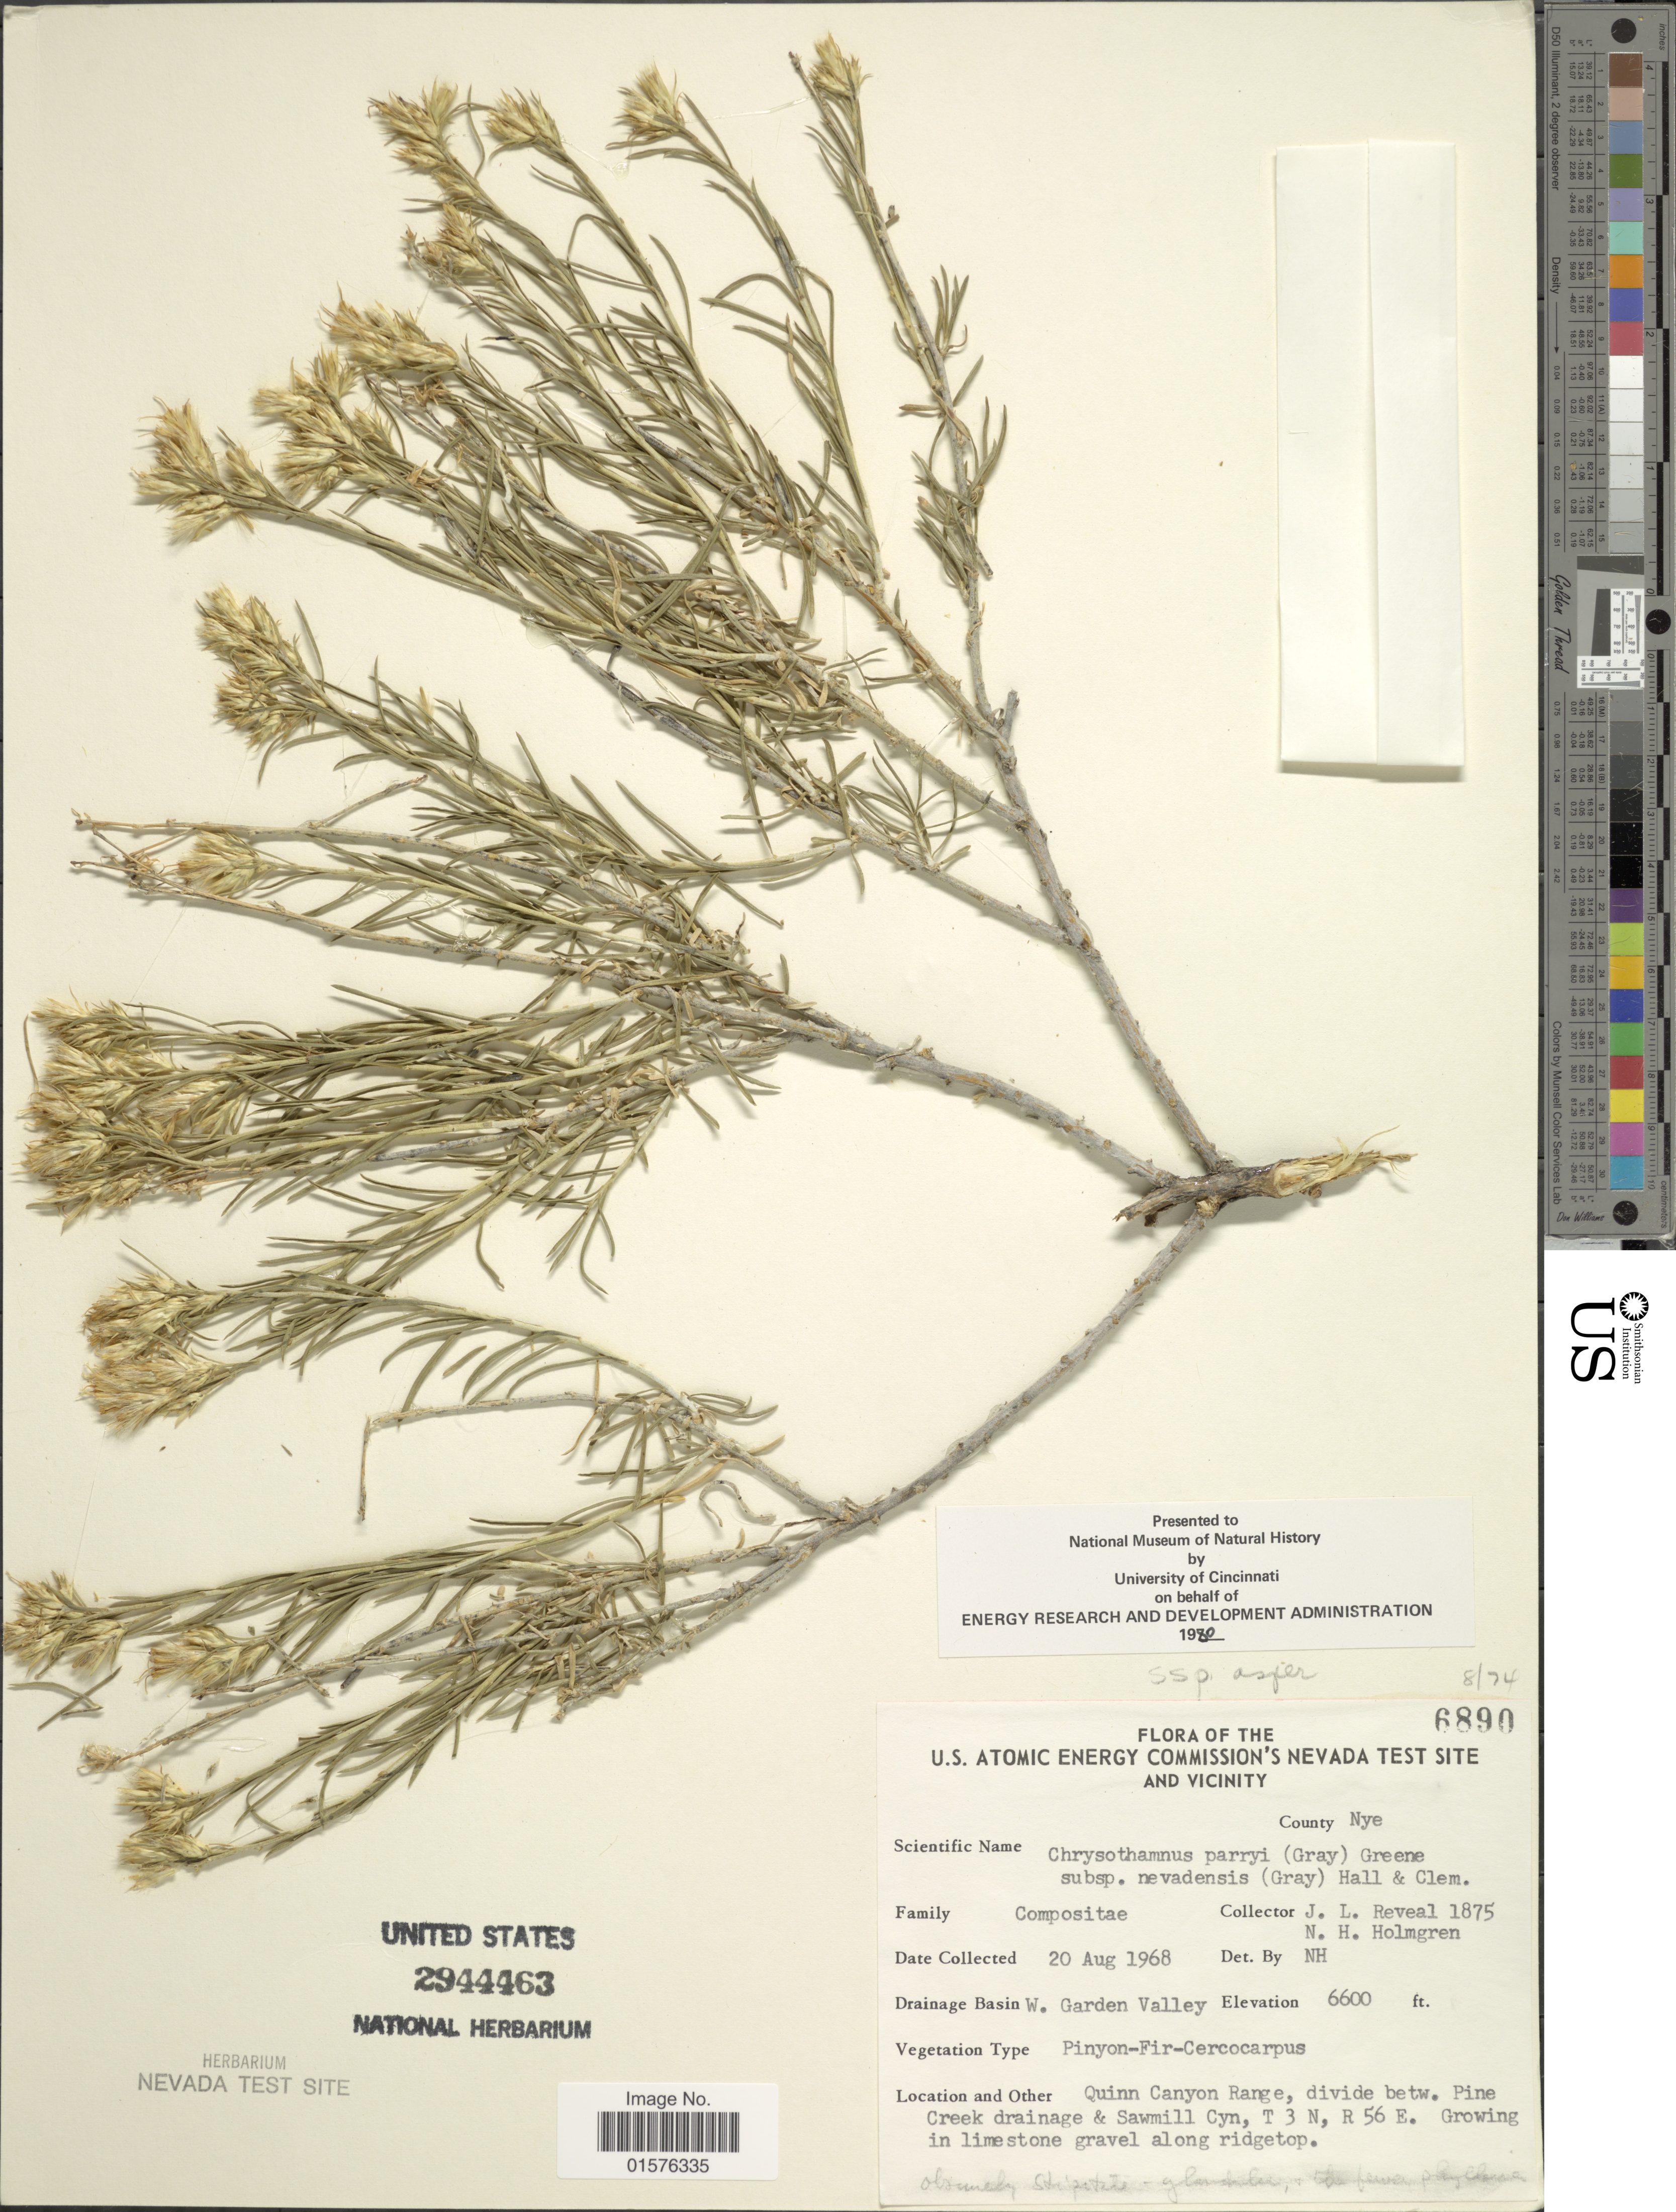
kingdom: Plantae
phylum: Tracheophyta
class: Magnoliopsida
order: Asterales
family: Asteraceae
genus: Ericameria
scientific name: Ericameria parryi var. aspera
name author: (S.W. Greene) G.L. Nesom & G.I. Baird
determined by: Urbatsch, Lowell E., Curator (LSU), Louisiana State University (UNITED STATES)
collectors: J. L. Reveal & N. H. Holmgren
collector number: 1875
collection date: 1968-08-20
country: United States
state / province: Nevada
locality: The U.S. Atomic Energy Commission's Nevada test Site and Vicinity, Drainage Basin: W. Garden Valley, Quinn Canyon range, divide betw. Pine Creek drainage & sawmill Cyn, T3N, R56E.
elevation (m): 2012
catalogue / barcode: US 2944463